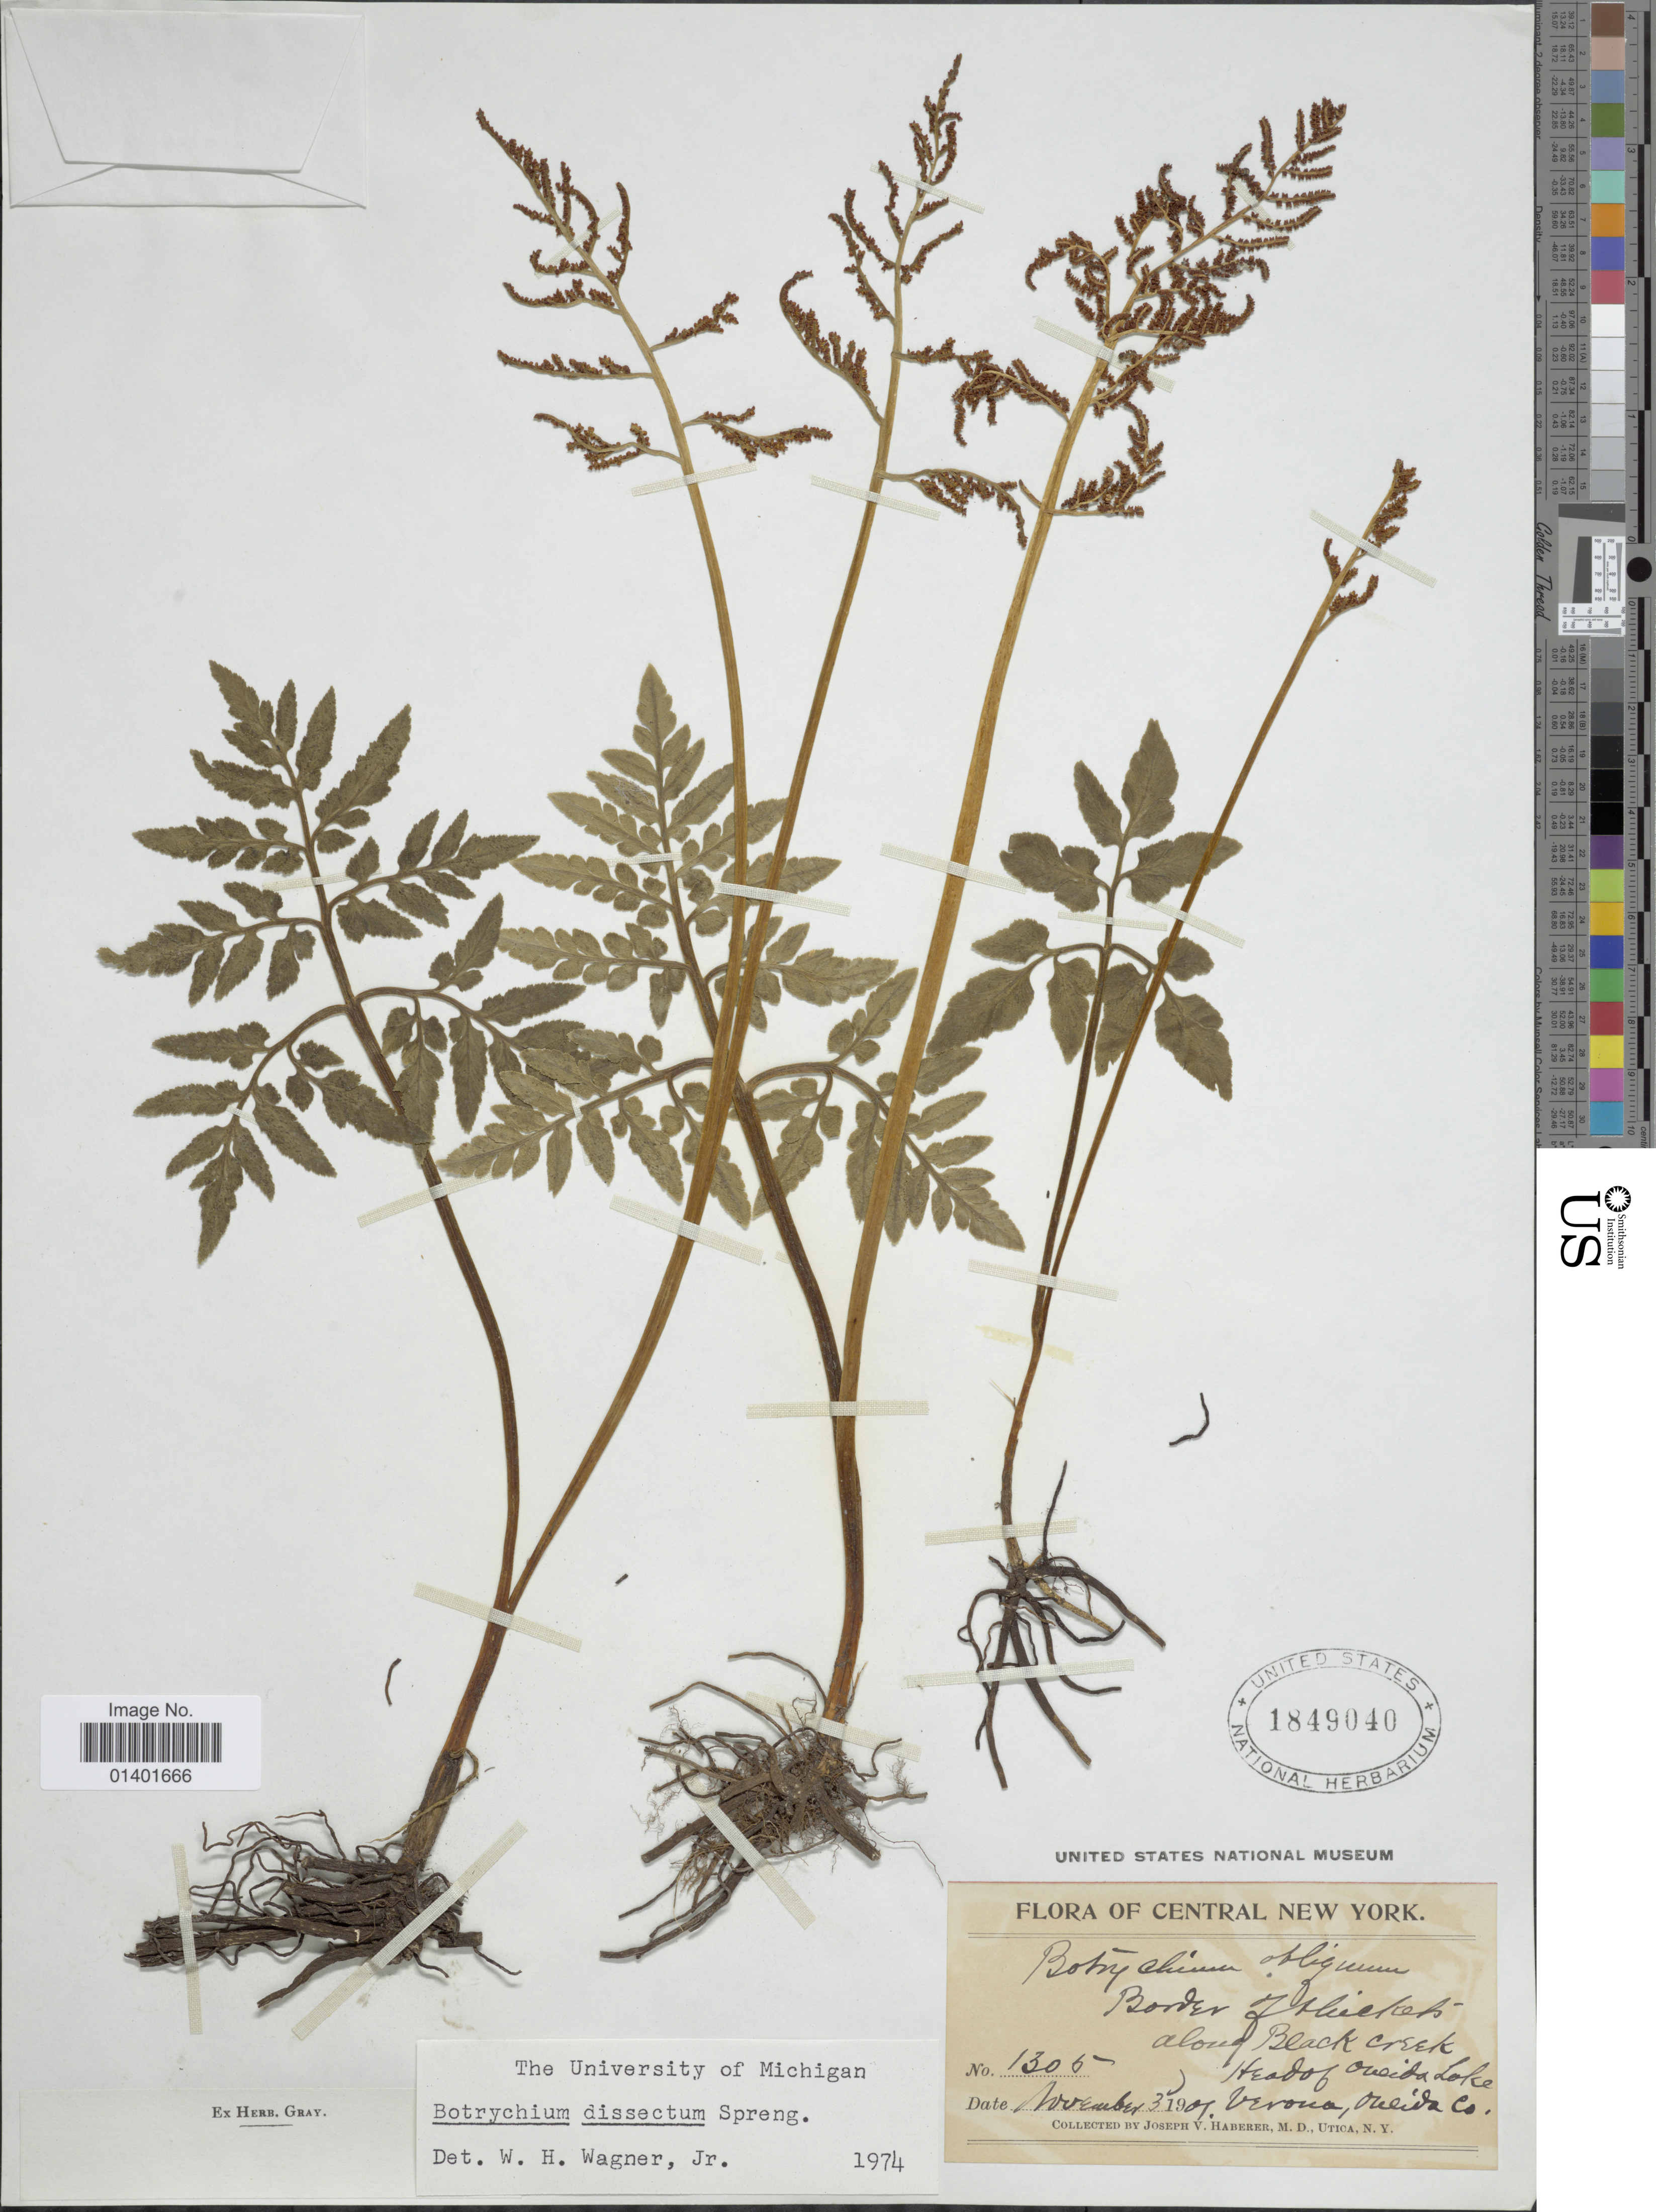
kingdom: Plantae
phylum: Tracheophyta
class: Polypodiopsida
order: Ophioglossales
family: Ophioglossaceae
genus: Botrychium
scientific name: Botrychium dissectum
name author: Spreng.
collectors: J. V. Haberer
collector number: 1305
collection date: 1901-11-03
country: United States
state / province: New York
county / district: Oneida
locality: Central New York. Border of thickets along Black Creek. Head of Oneida Lake. Verona, Oneida Co.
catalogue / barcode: US 1849040